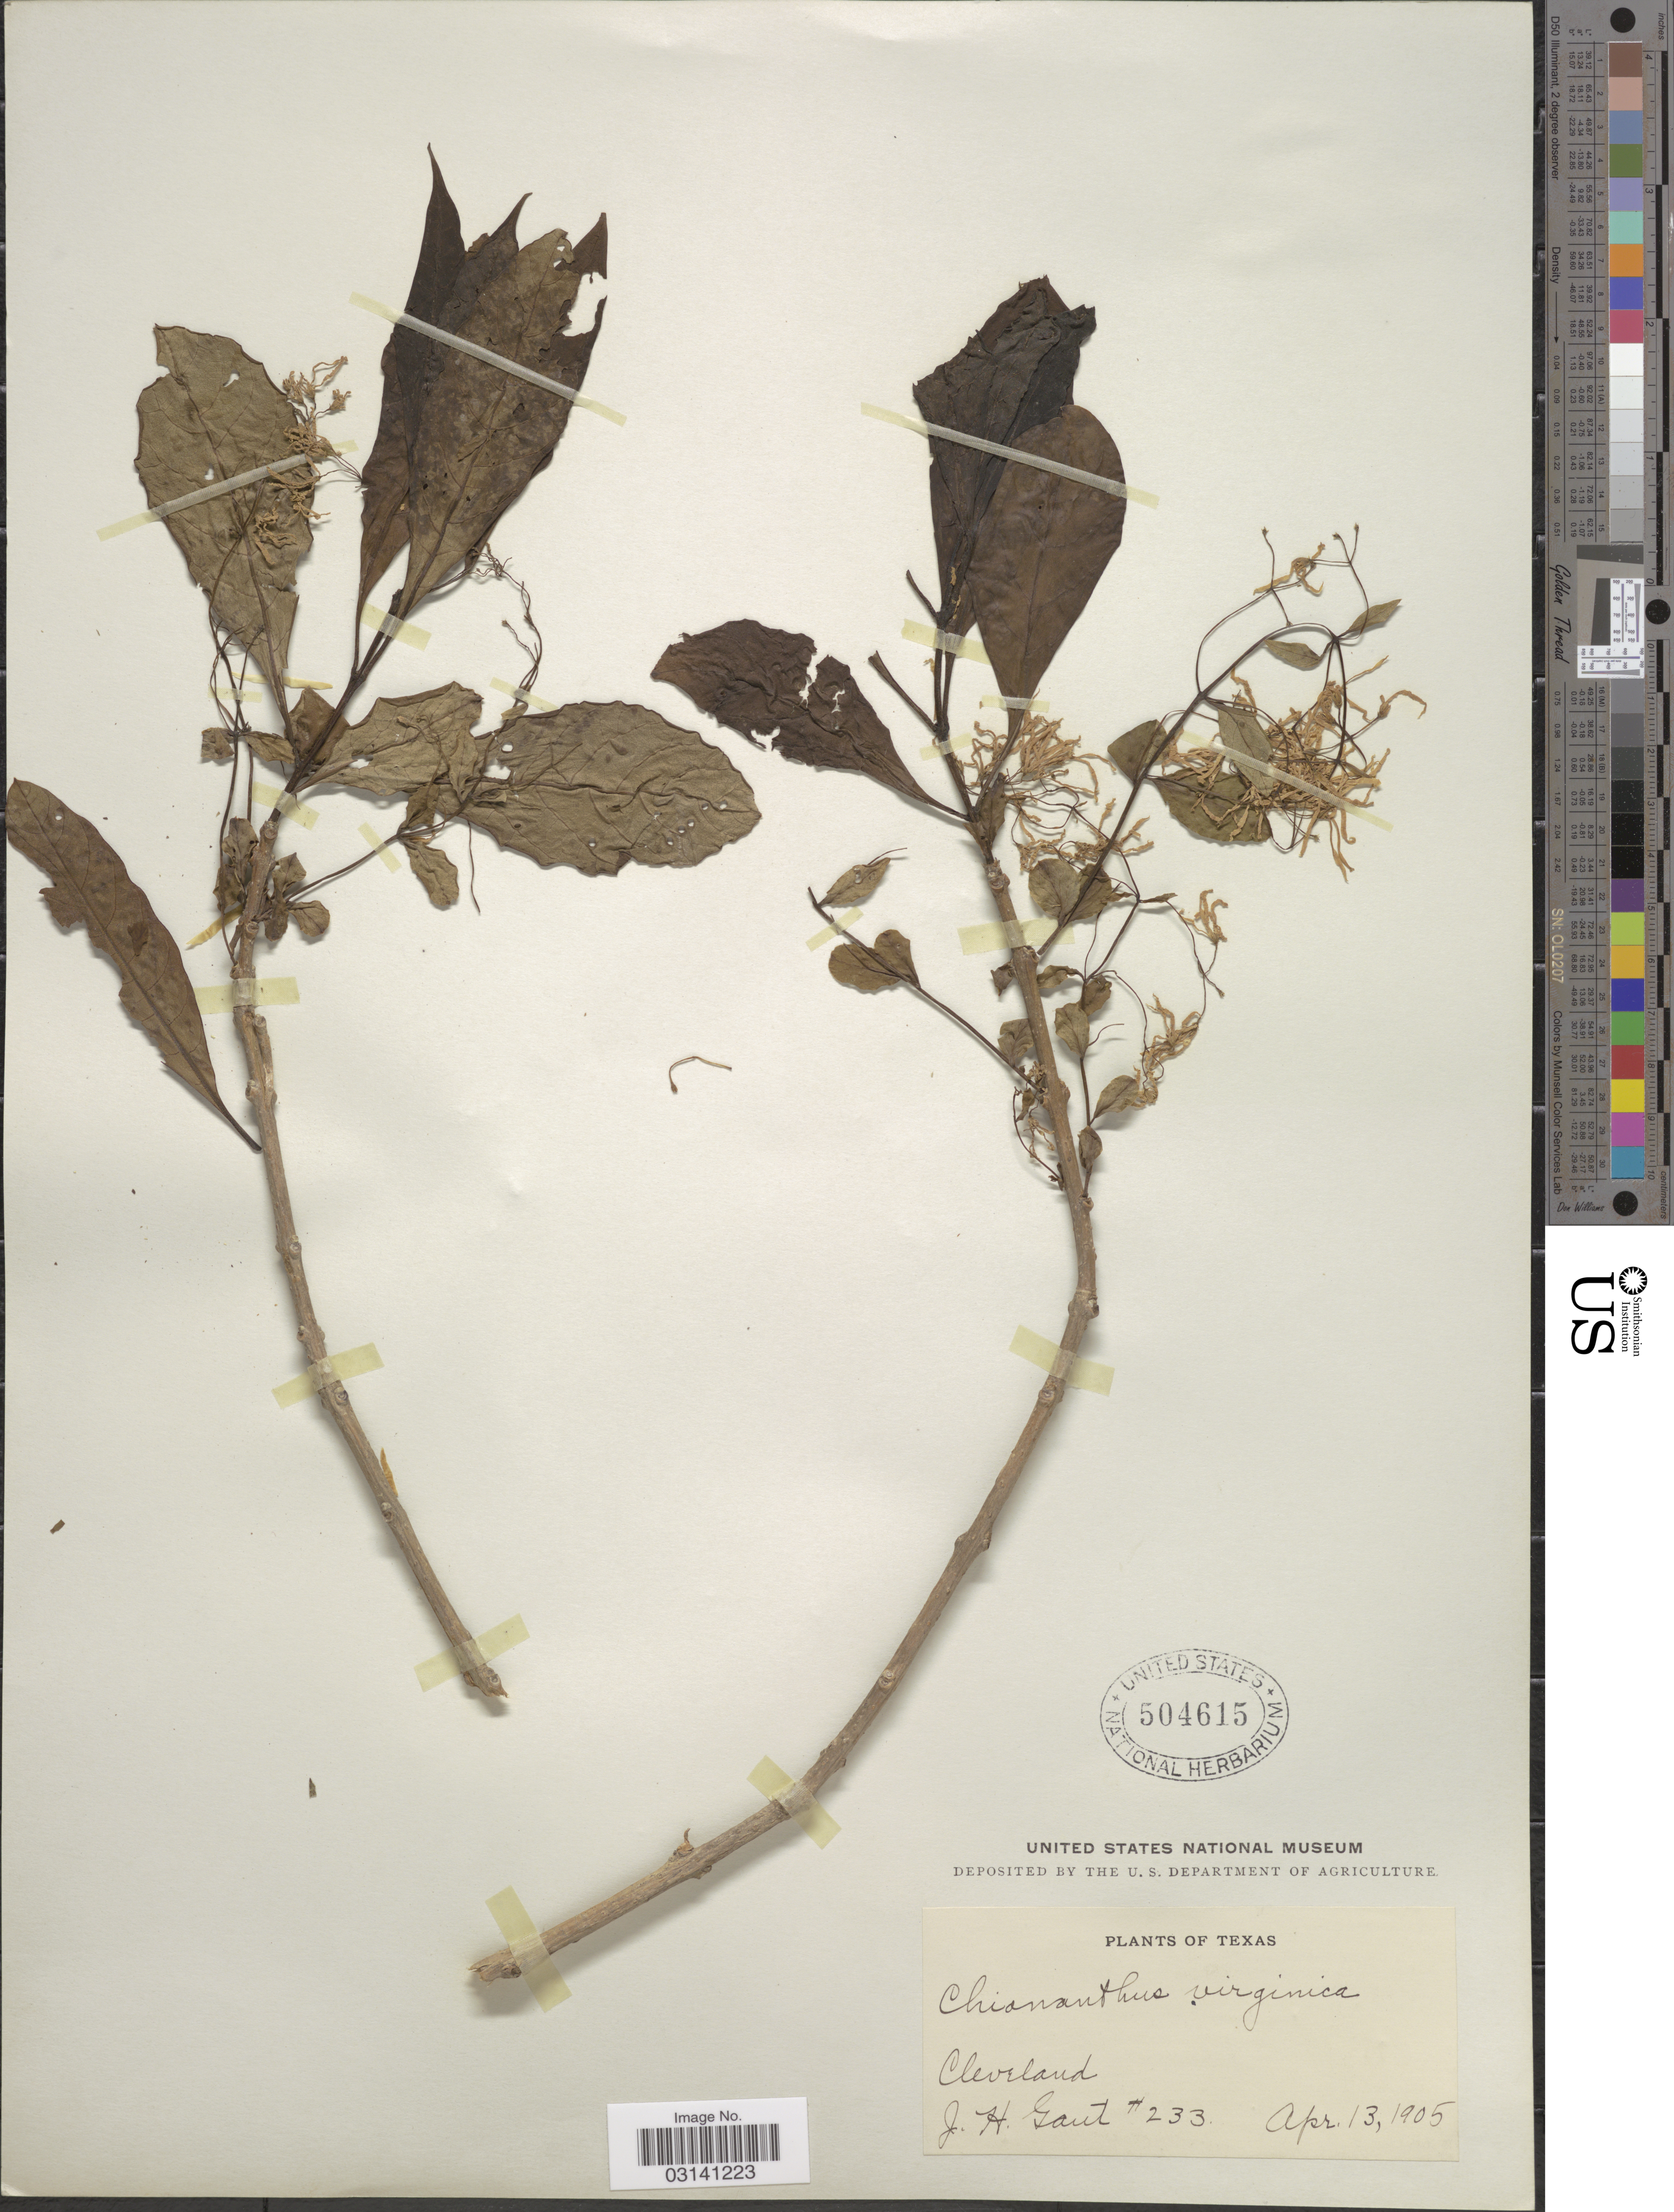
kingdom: Plantae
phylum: Tracheophyta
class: Magnoliopsida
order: Lamiales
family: Oleaceae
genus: Chionanthus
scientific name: Chionanthus virginicus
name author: L.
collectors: J. Gant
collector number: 233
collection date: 1905-04-13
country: United States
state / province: Texas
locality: Cleveland.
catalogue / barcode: US 504615